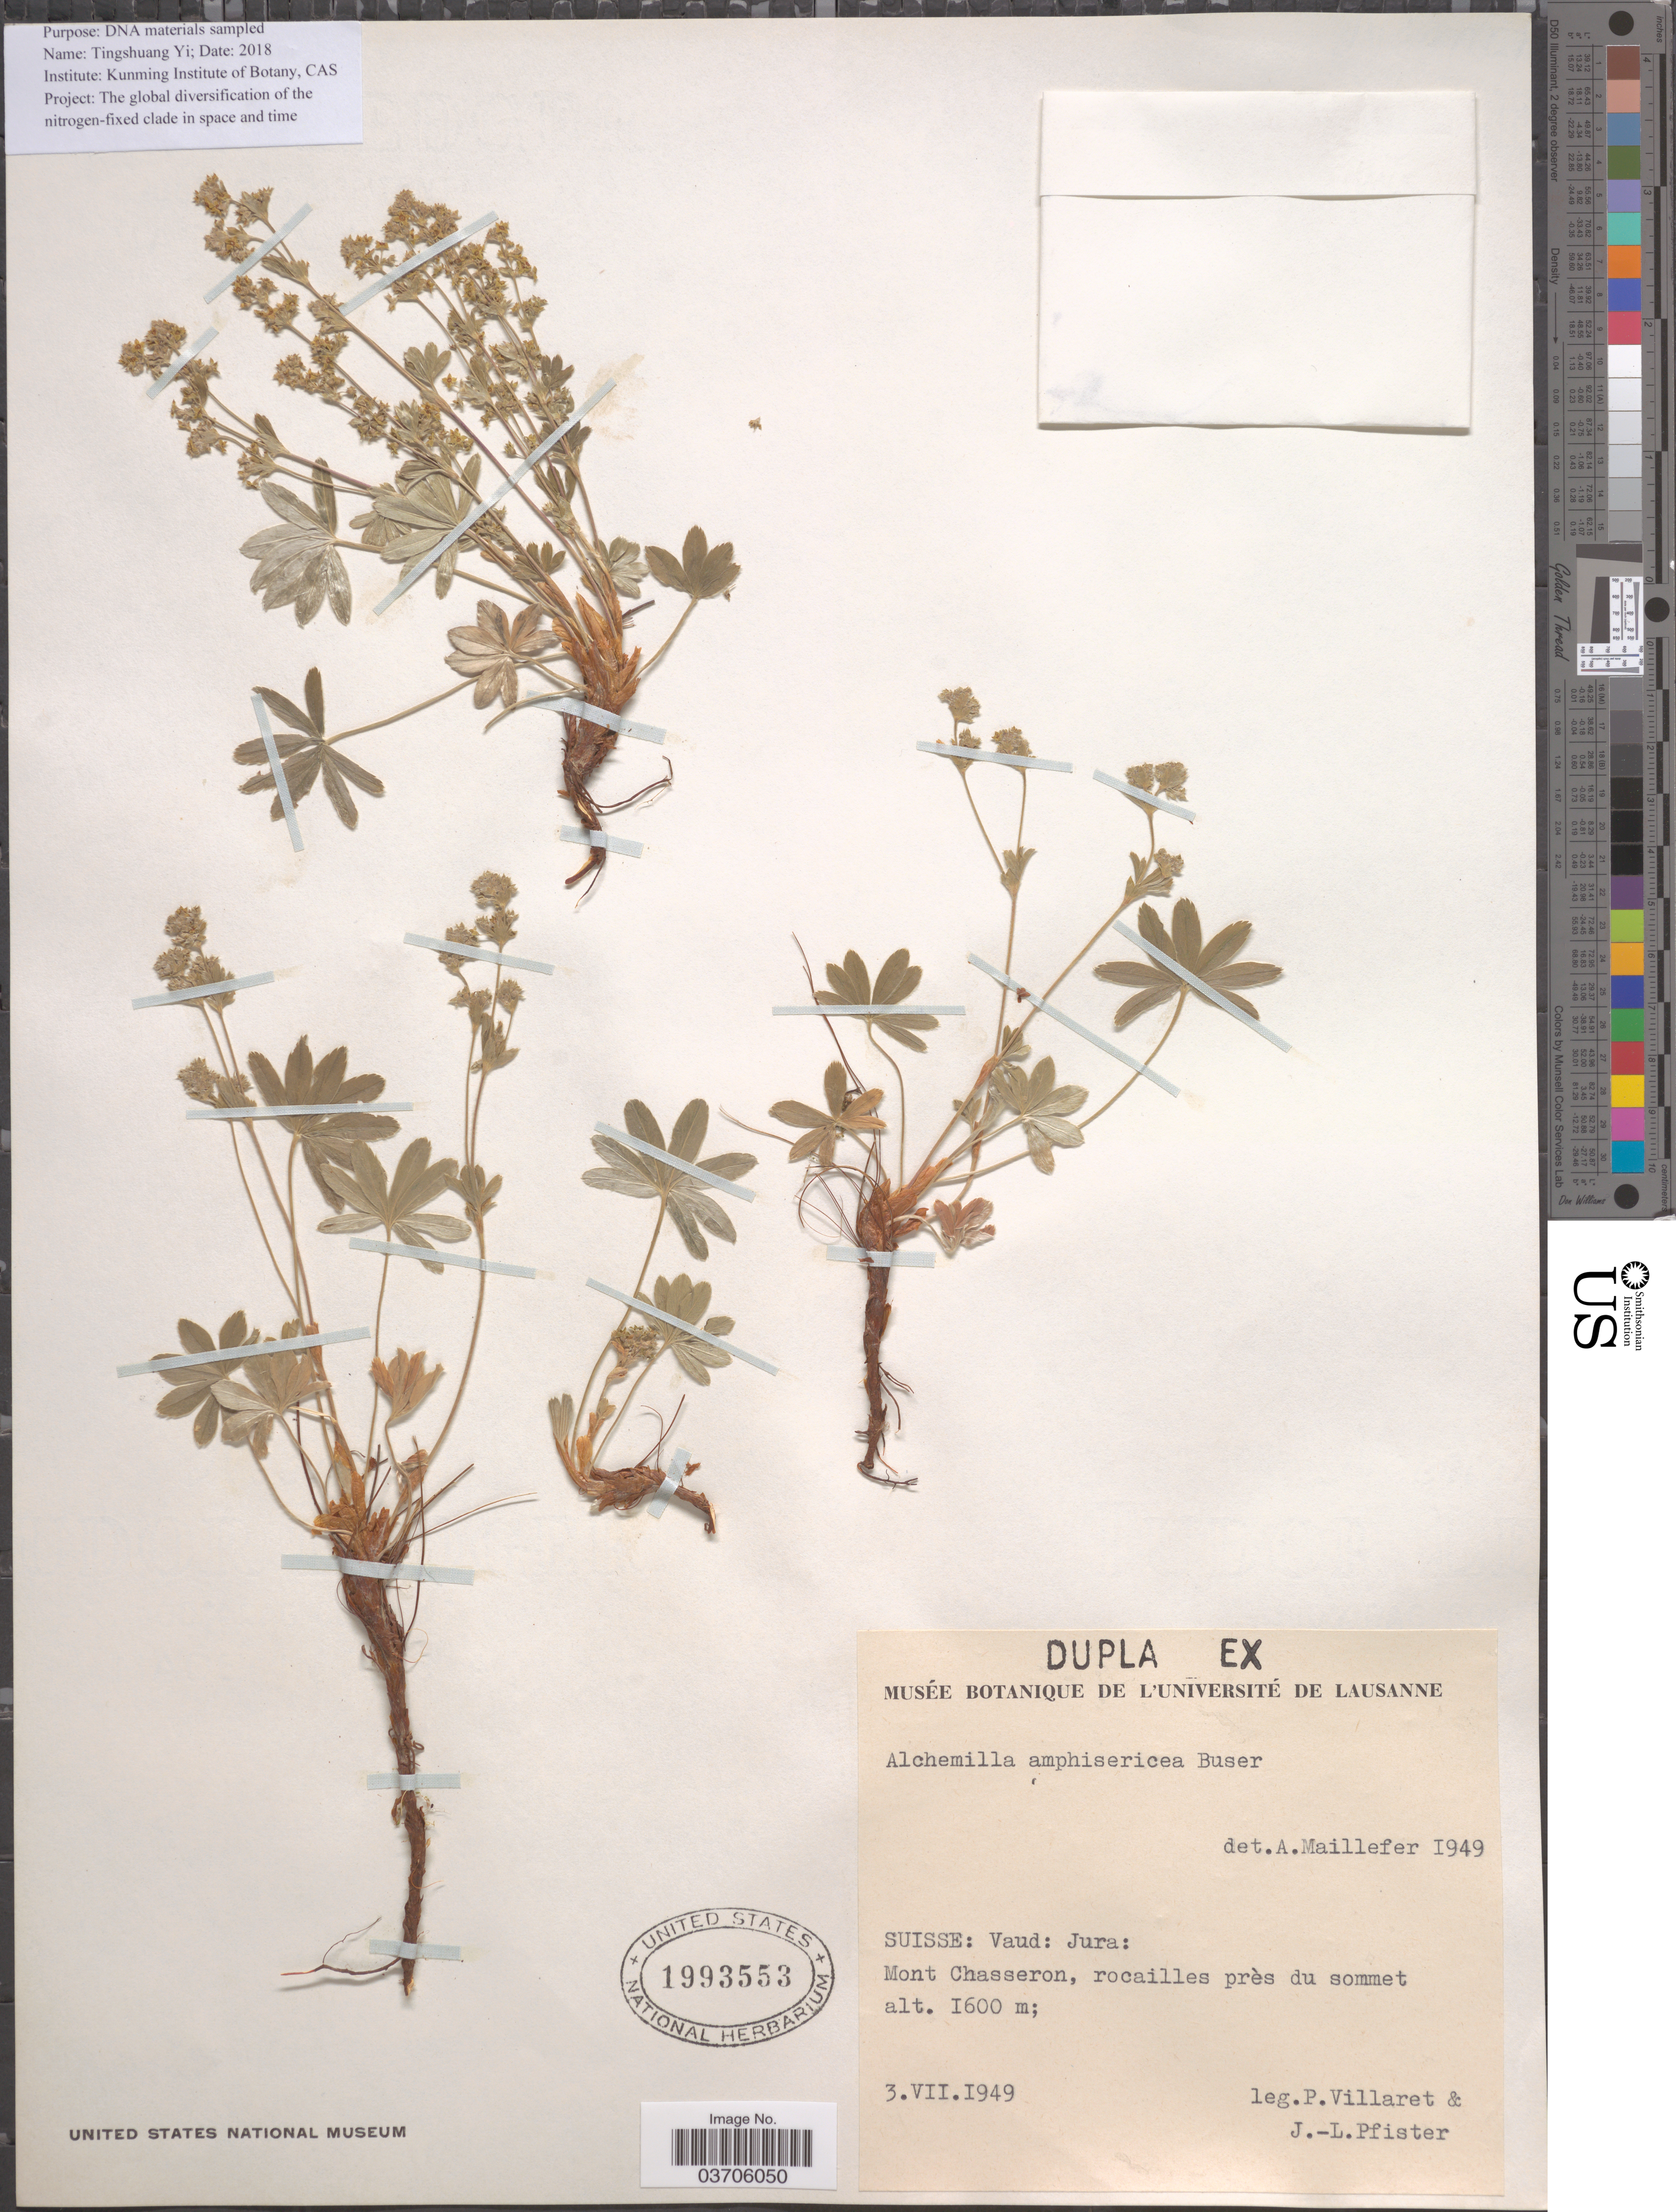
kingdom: Plantae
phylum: Tracheophyta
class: Magnoliopsida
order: Rosales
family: Rosaceae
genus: Alchemilla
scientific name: Alchemilla amphisericea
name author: Dörfl. ex Schube & Dalla Torre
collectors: P. Villaret & J. Pfister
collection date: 1949-07-03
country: Switzerland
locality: Vaud: Jura: Mont Chasseron, rocailles près du sommet.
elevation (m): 1600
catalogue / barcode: US 1993553